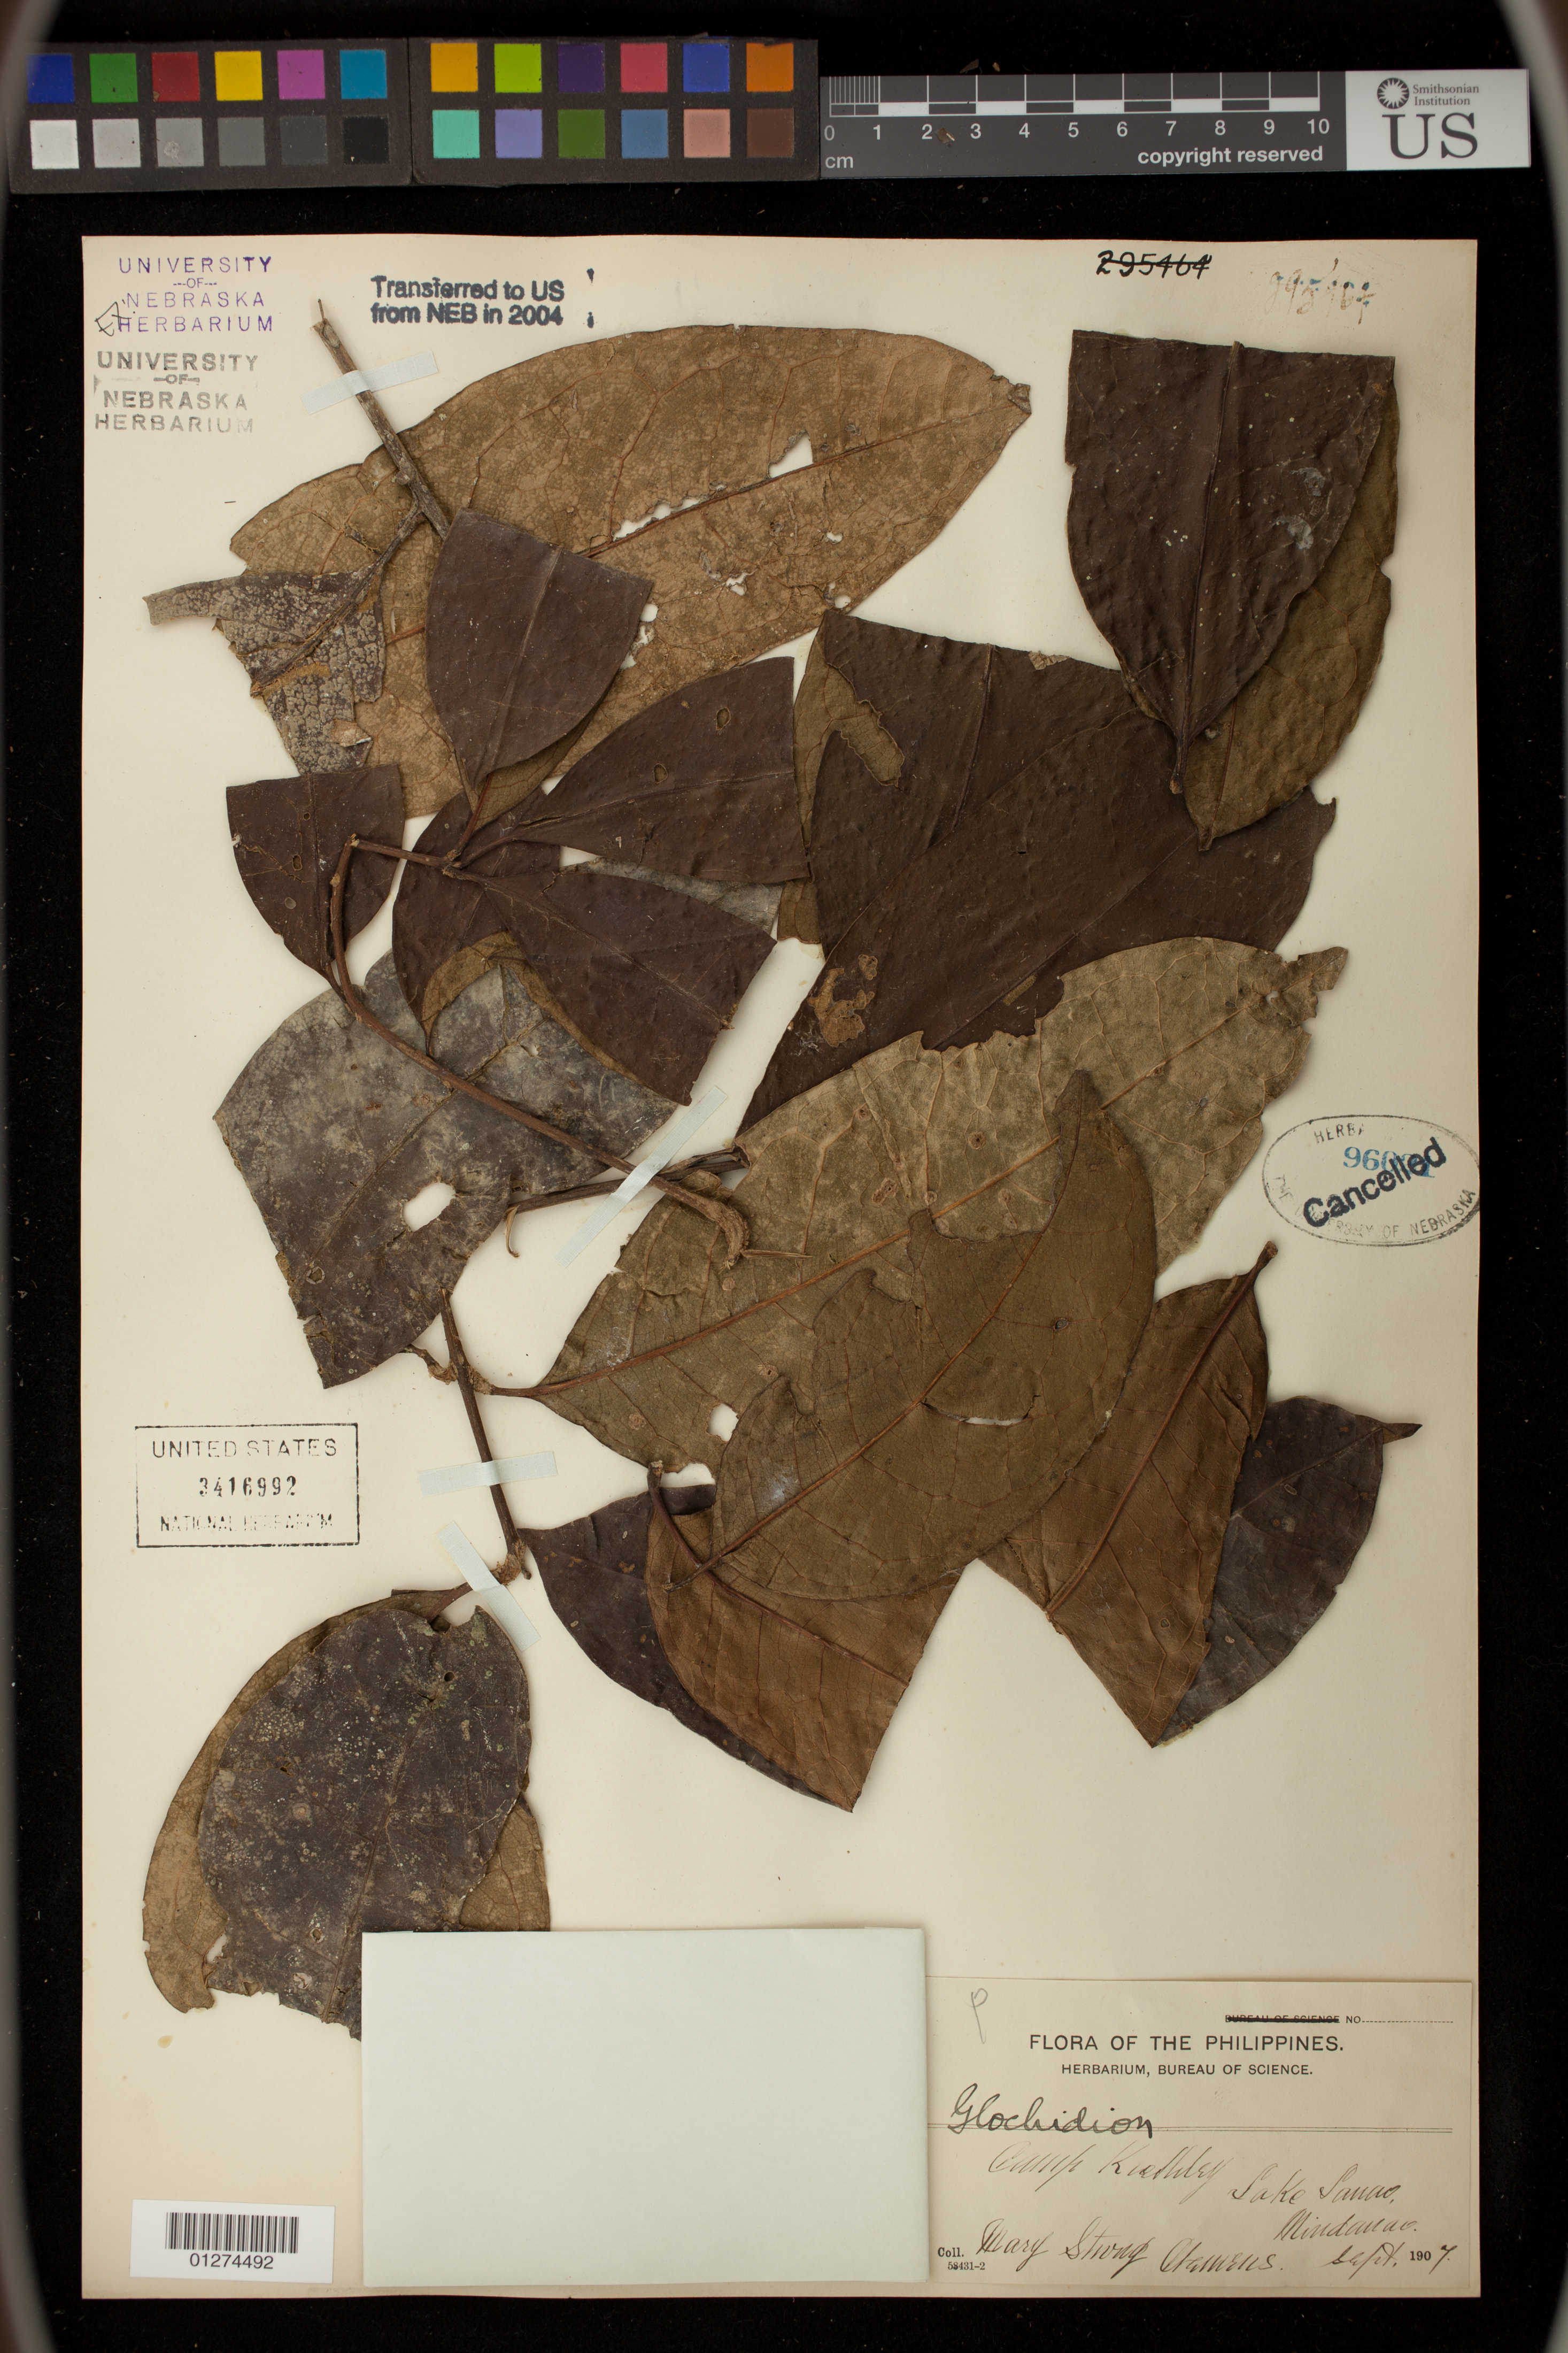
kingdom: Plantae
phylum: Tracheophyta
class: Magnoliopsida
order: Malpighiales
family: Phyllanthaceae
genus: Glochidion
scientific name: Glochidion sp.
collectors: M. S. Clemens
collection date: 1907-09/1907-10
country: Philippines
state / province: Muslim Mindanao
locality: Camp Keithley, Lake Lanao, Mindanao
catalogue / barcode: US 3416992